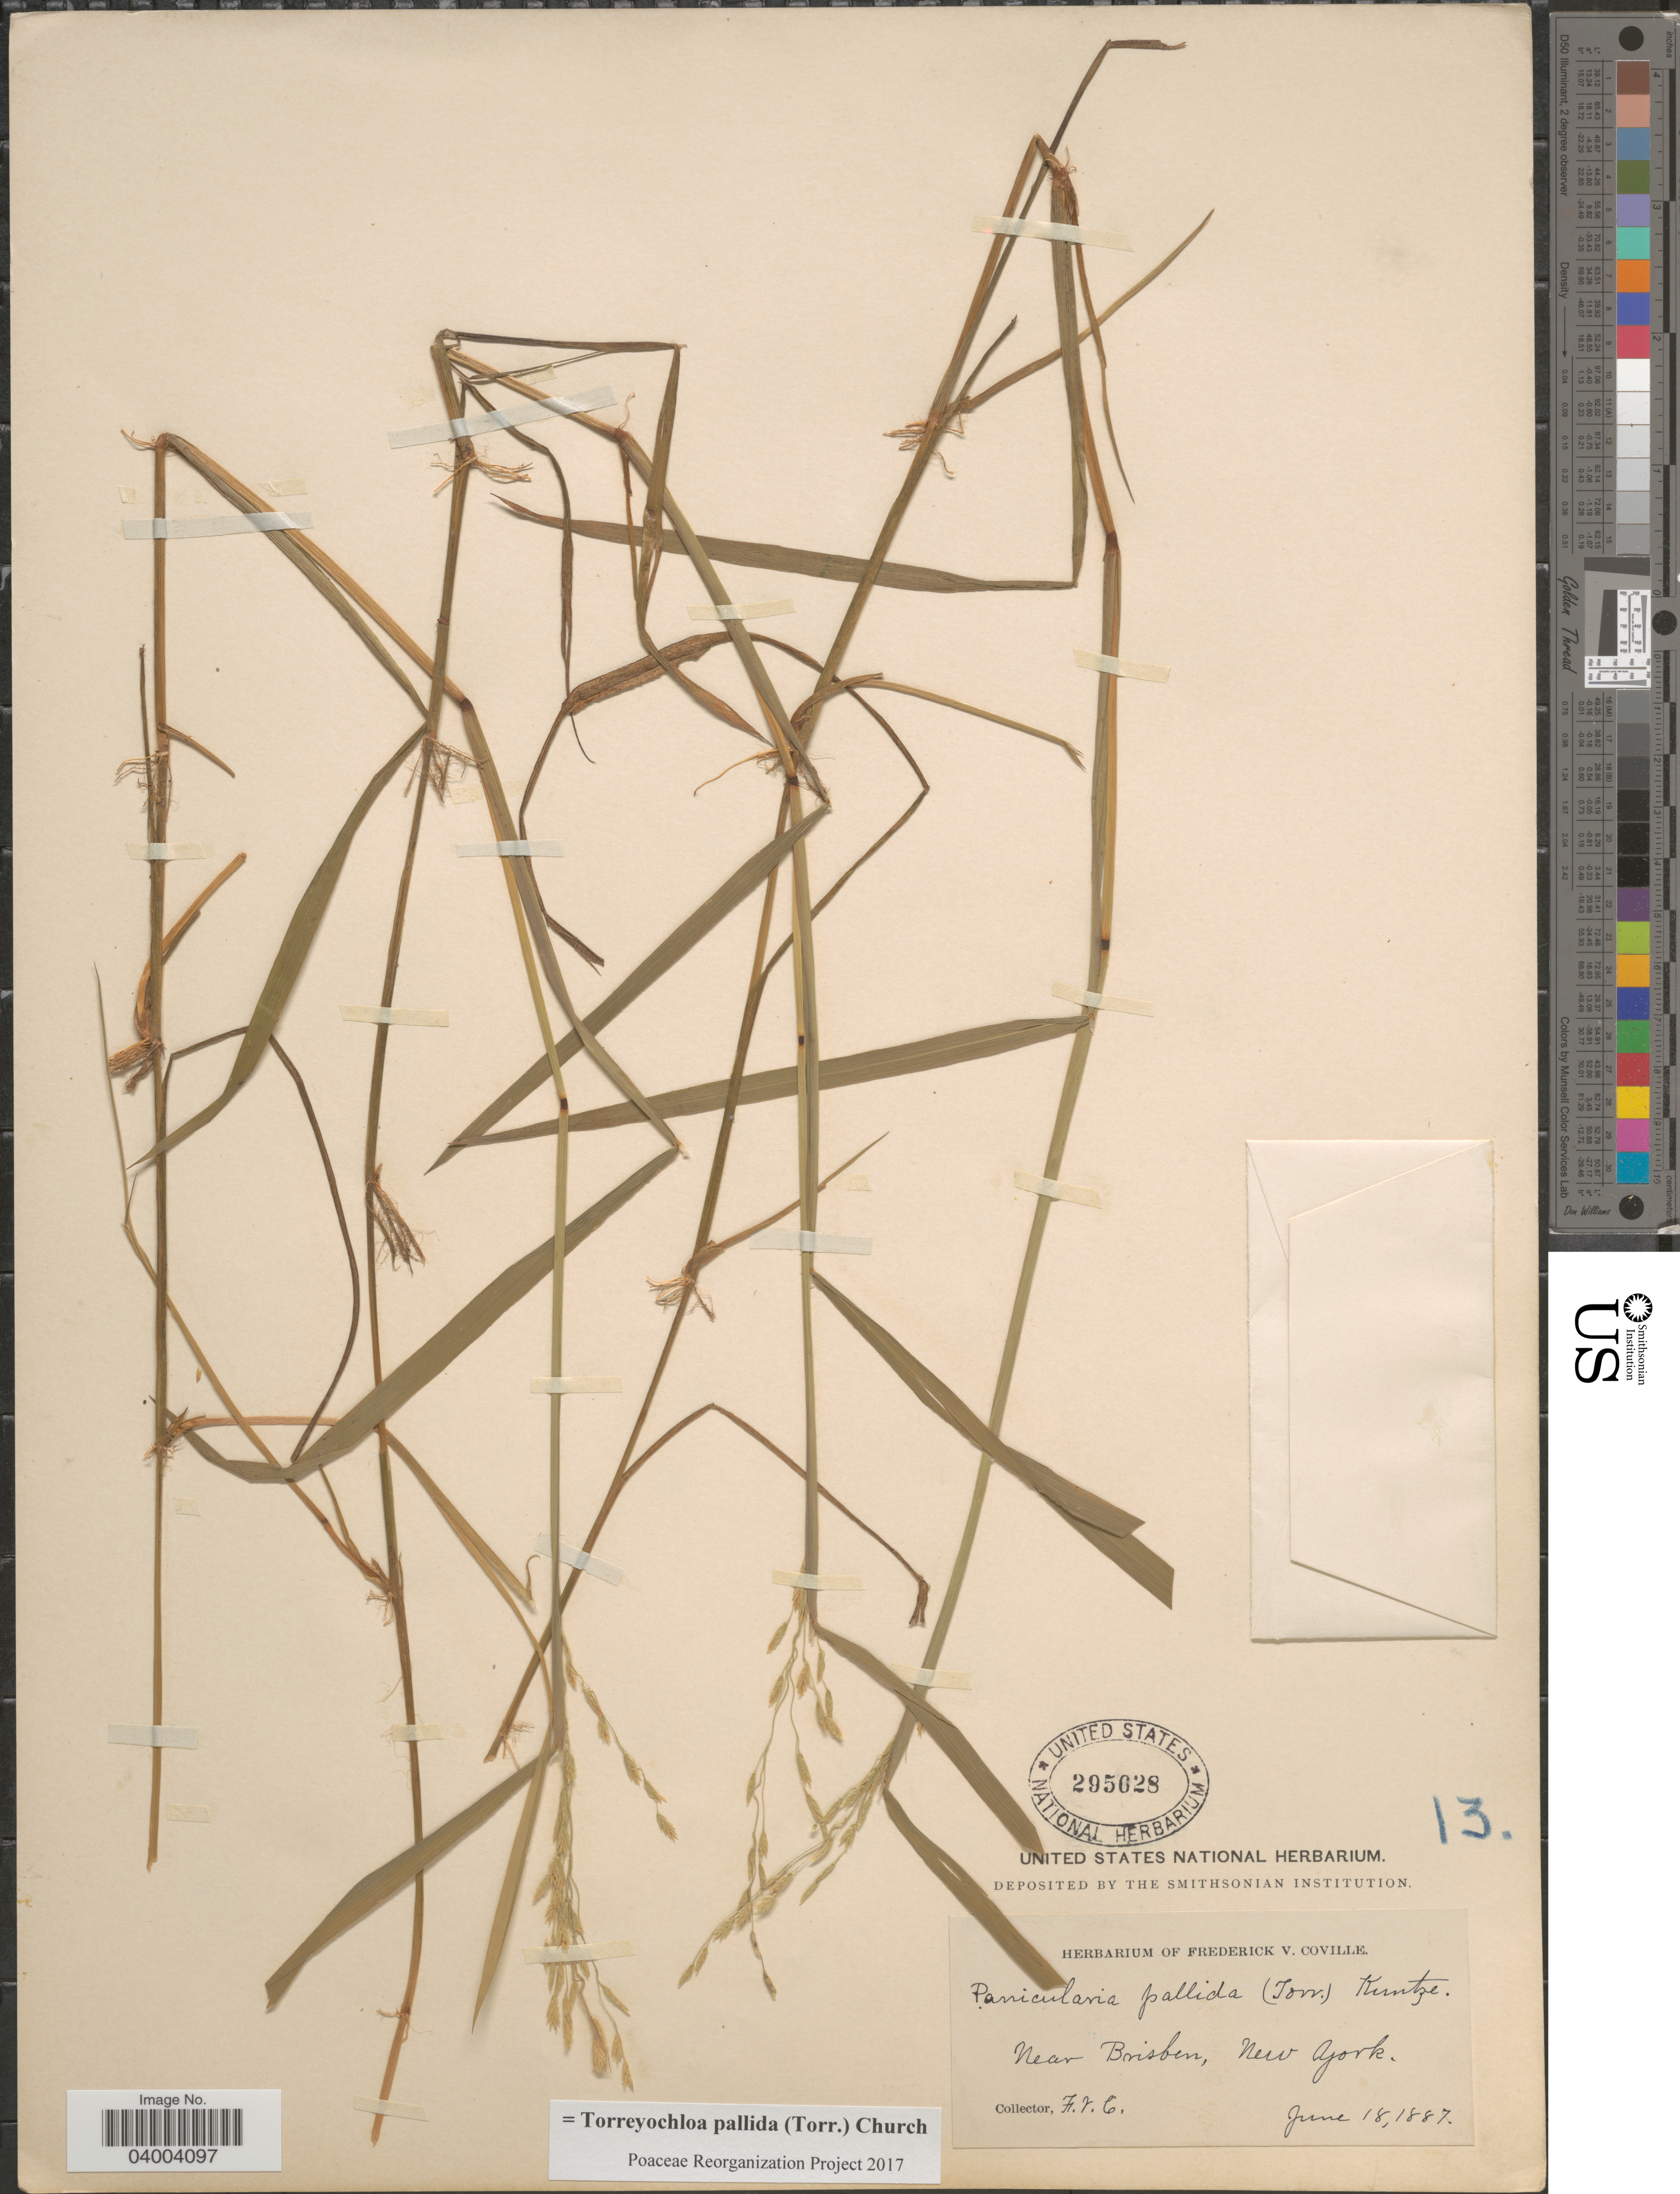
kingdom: Plantae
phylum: Tracheophyta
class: Liliopsida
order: Poales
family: Poaceae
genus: Torreyochloa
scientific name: Torreyochloa pallida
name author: (Torr.) G.L. Church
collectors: F. V. Coville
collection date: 1887-06-18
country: United States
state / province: New York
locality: Near Brisben.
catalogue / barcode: US 295628